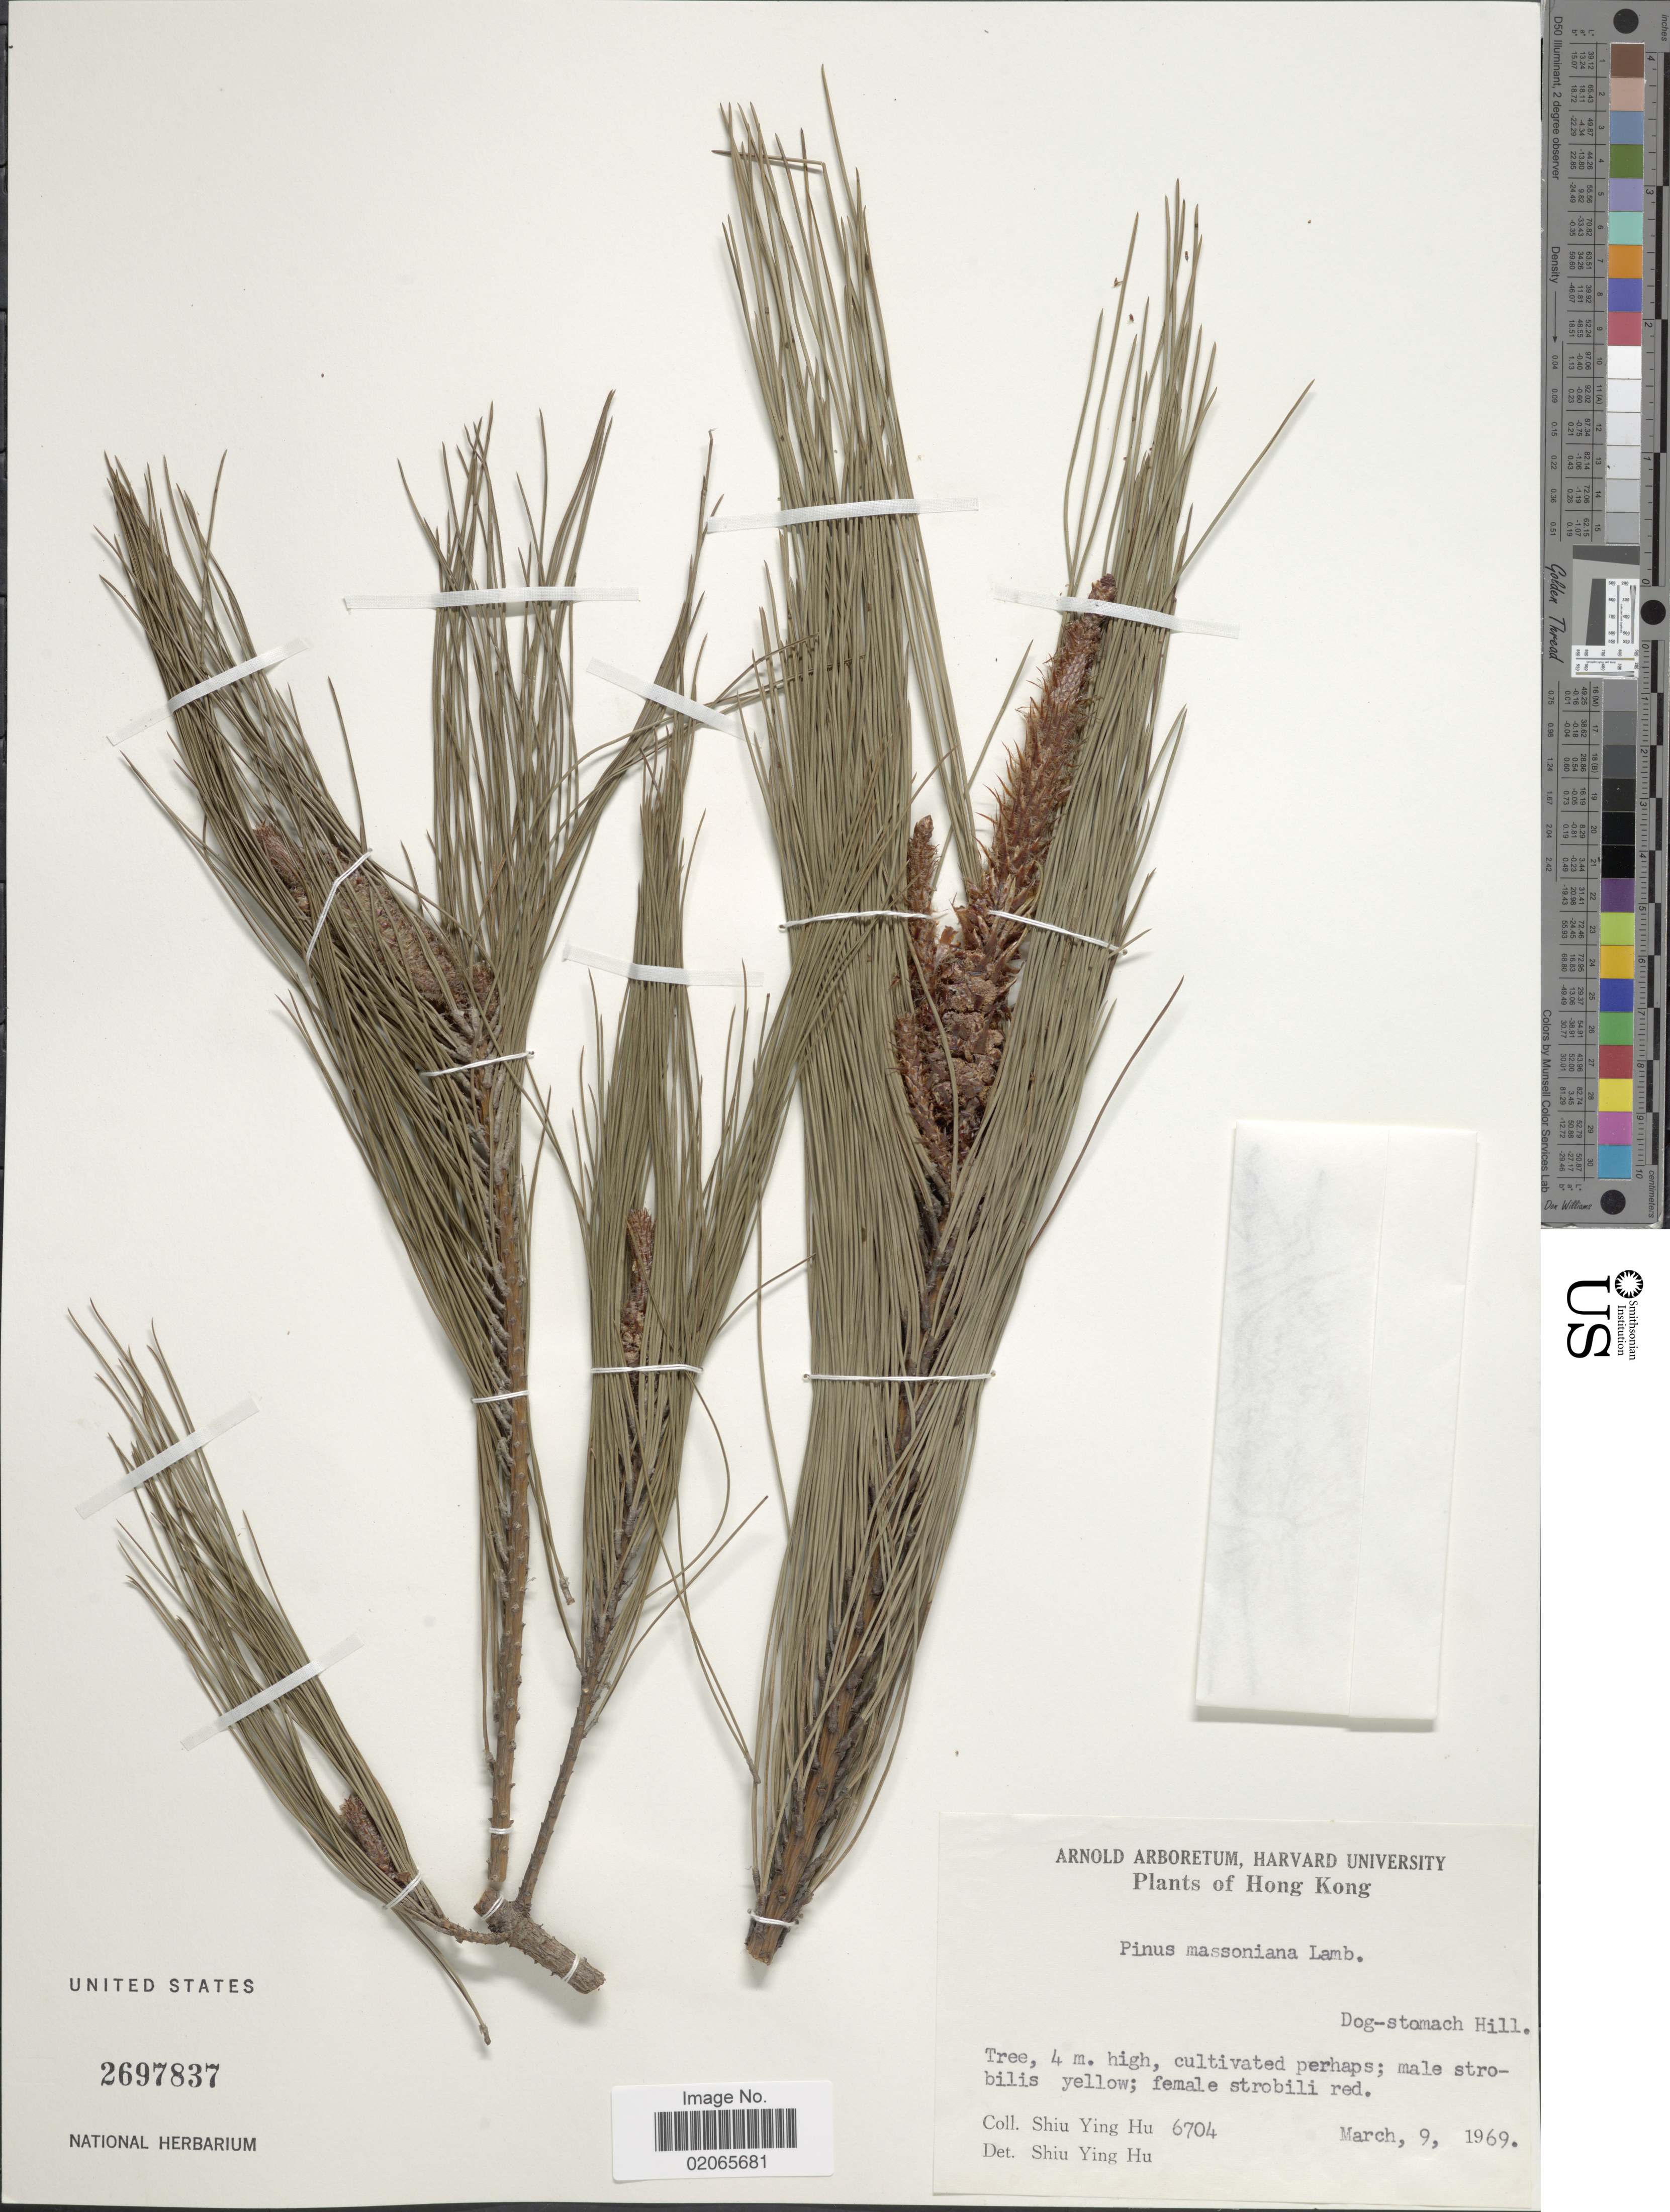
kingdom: Plantae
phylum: Tracheophyta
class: Pinopsida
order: Pinales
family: Pinaceae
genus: Pinus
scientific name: Pinus massoniana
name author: D. Don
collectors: S. Y. Hu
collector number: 6704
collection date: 1969-03-09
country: China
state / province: Hong Kong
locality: Dog-stomach Hill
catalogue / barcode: US 2697837